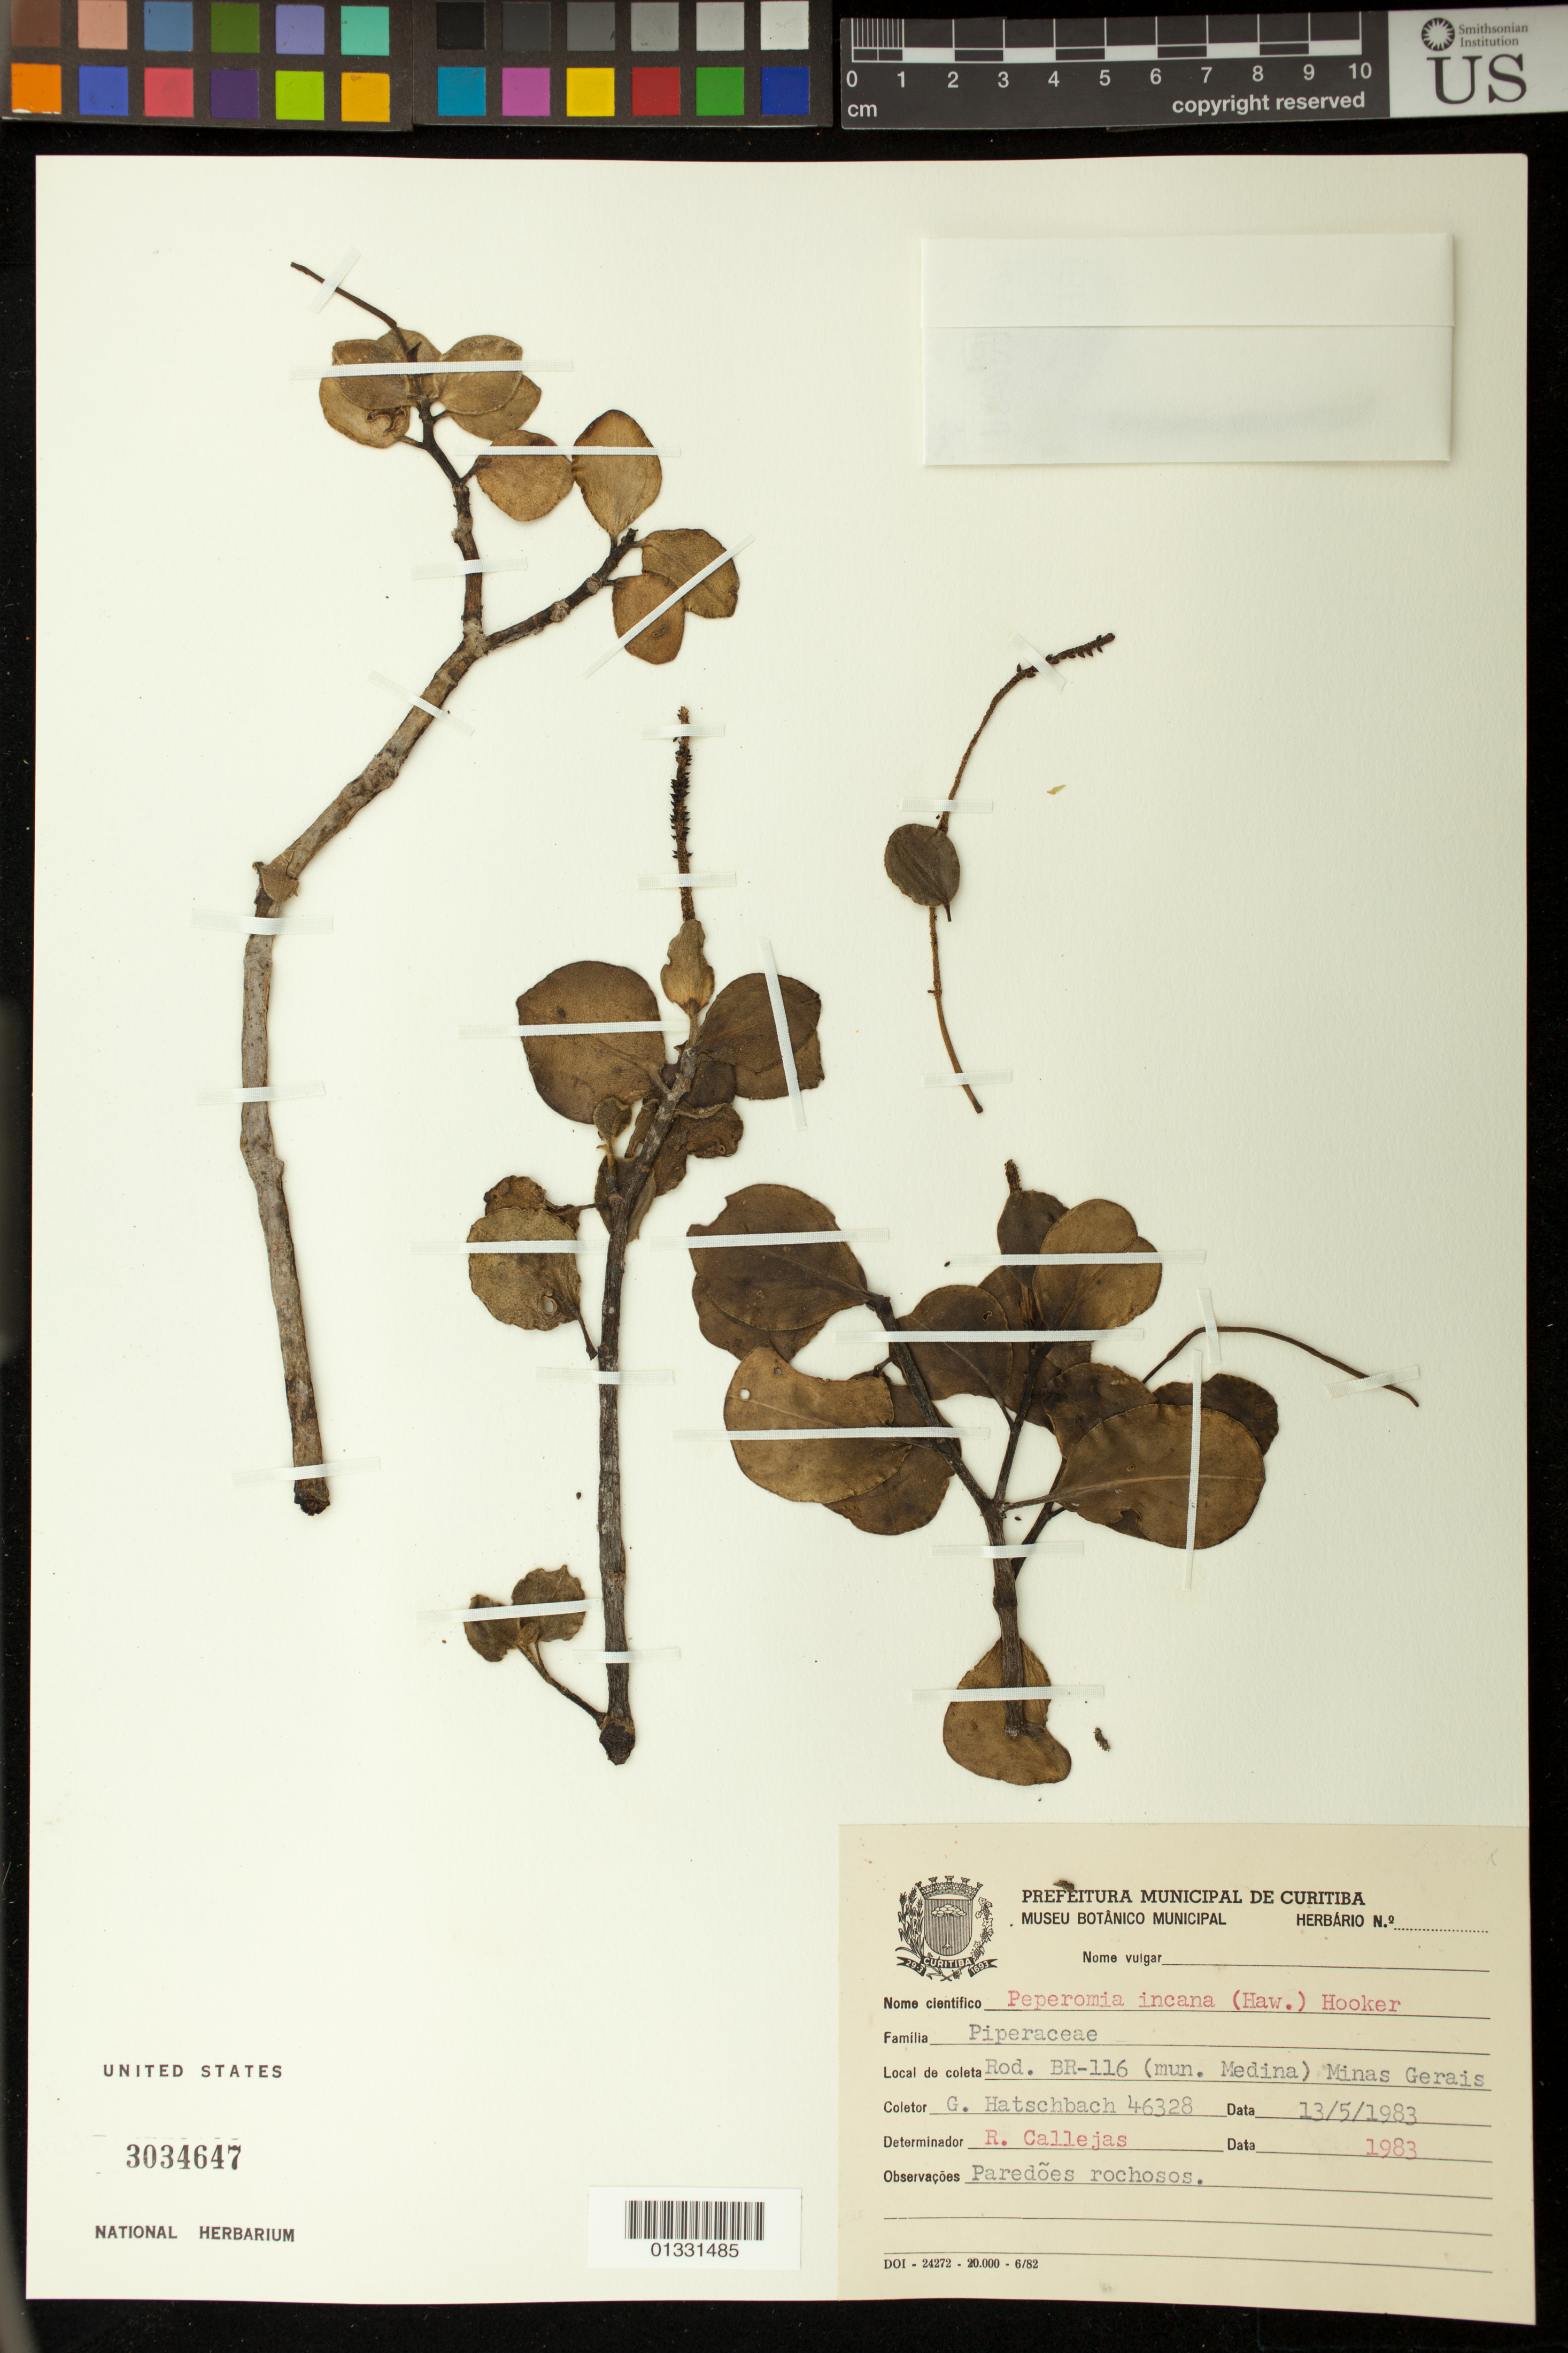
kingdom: Plantae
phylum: Tracheophyta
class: Magnoliopsida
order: Piperales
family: Piperaceae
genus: Peperomia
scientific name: Peperomia incana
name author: (Haw.) A. Dietr.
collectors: G. Hatschbach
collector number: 46328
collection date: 1983-05-13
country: Brazil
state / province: Minas Gerais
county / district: Medina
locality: Rod. BR-116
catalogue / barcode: US 3034647